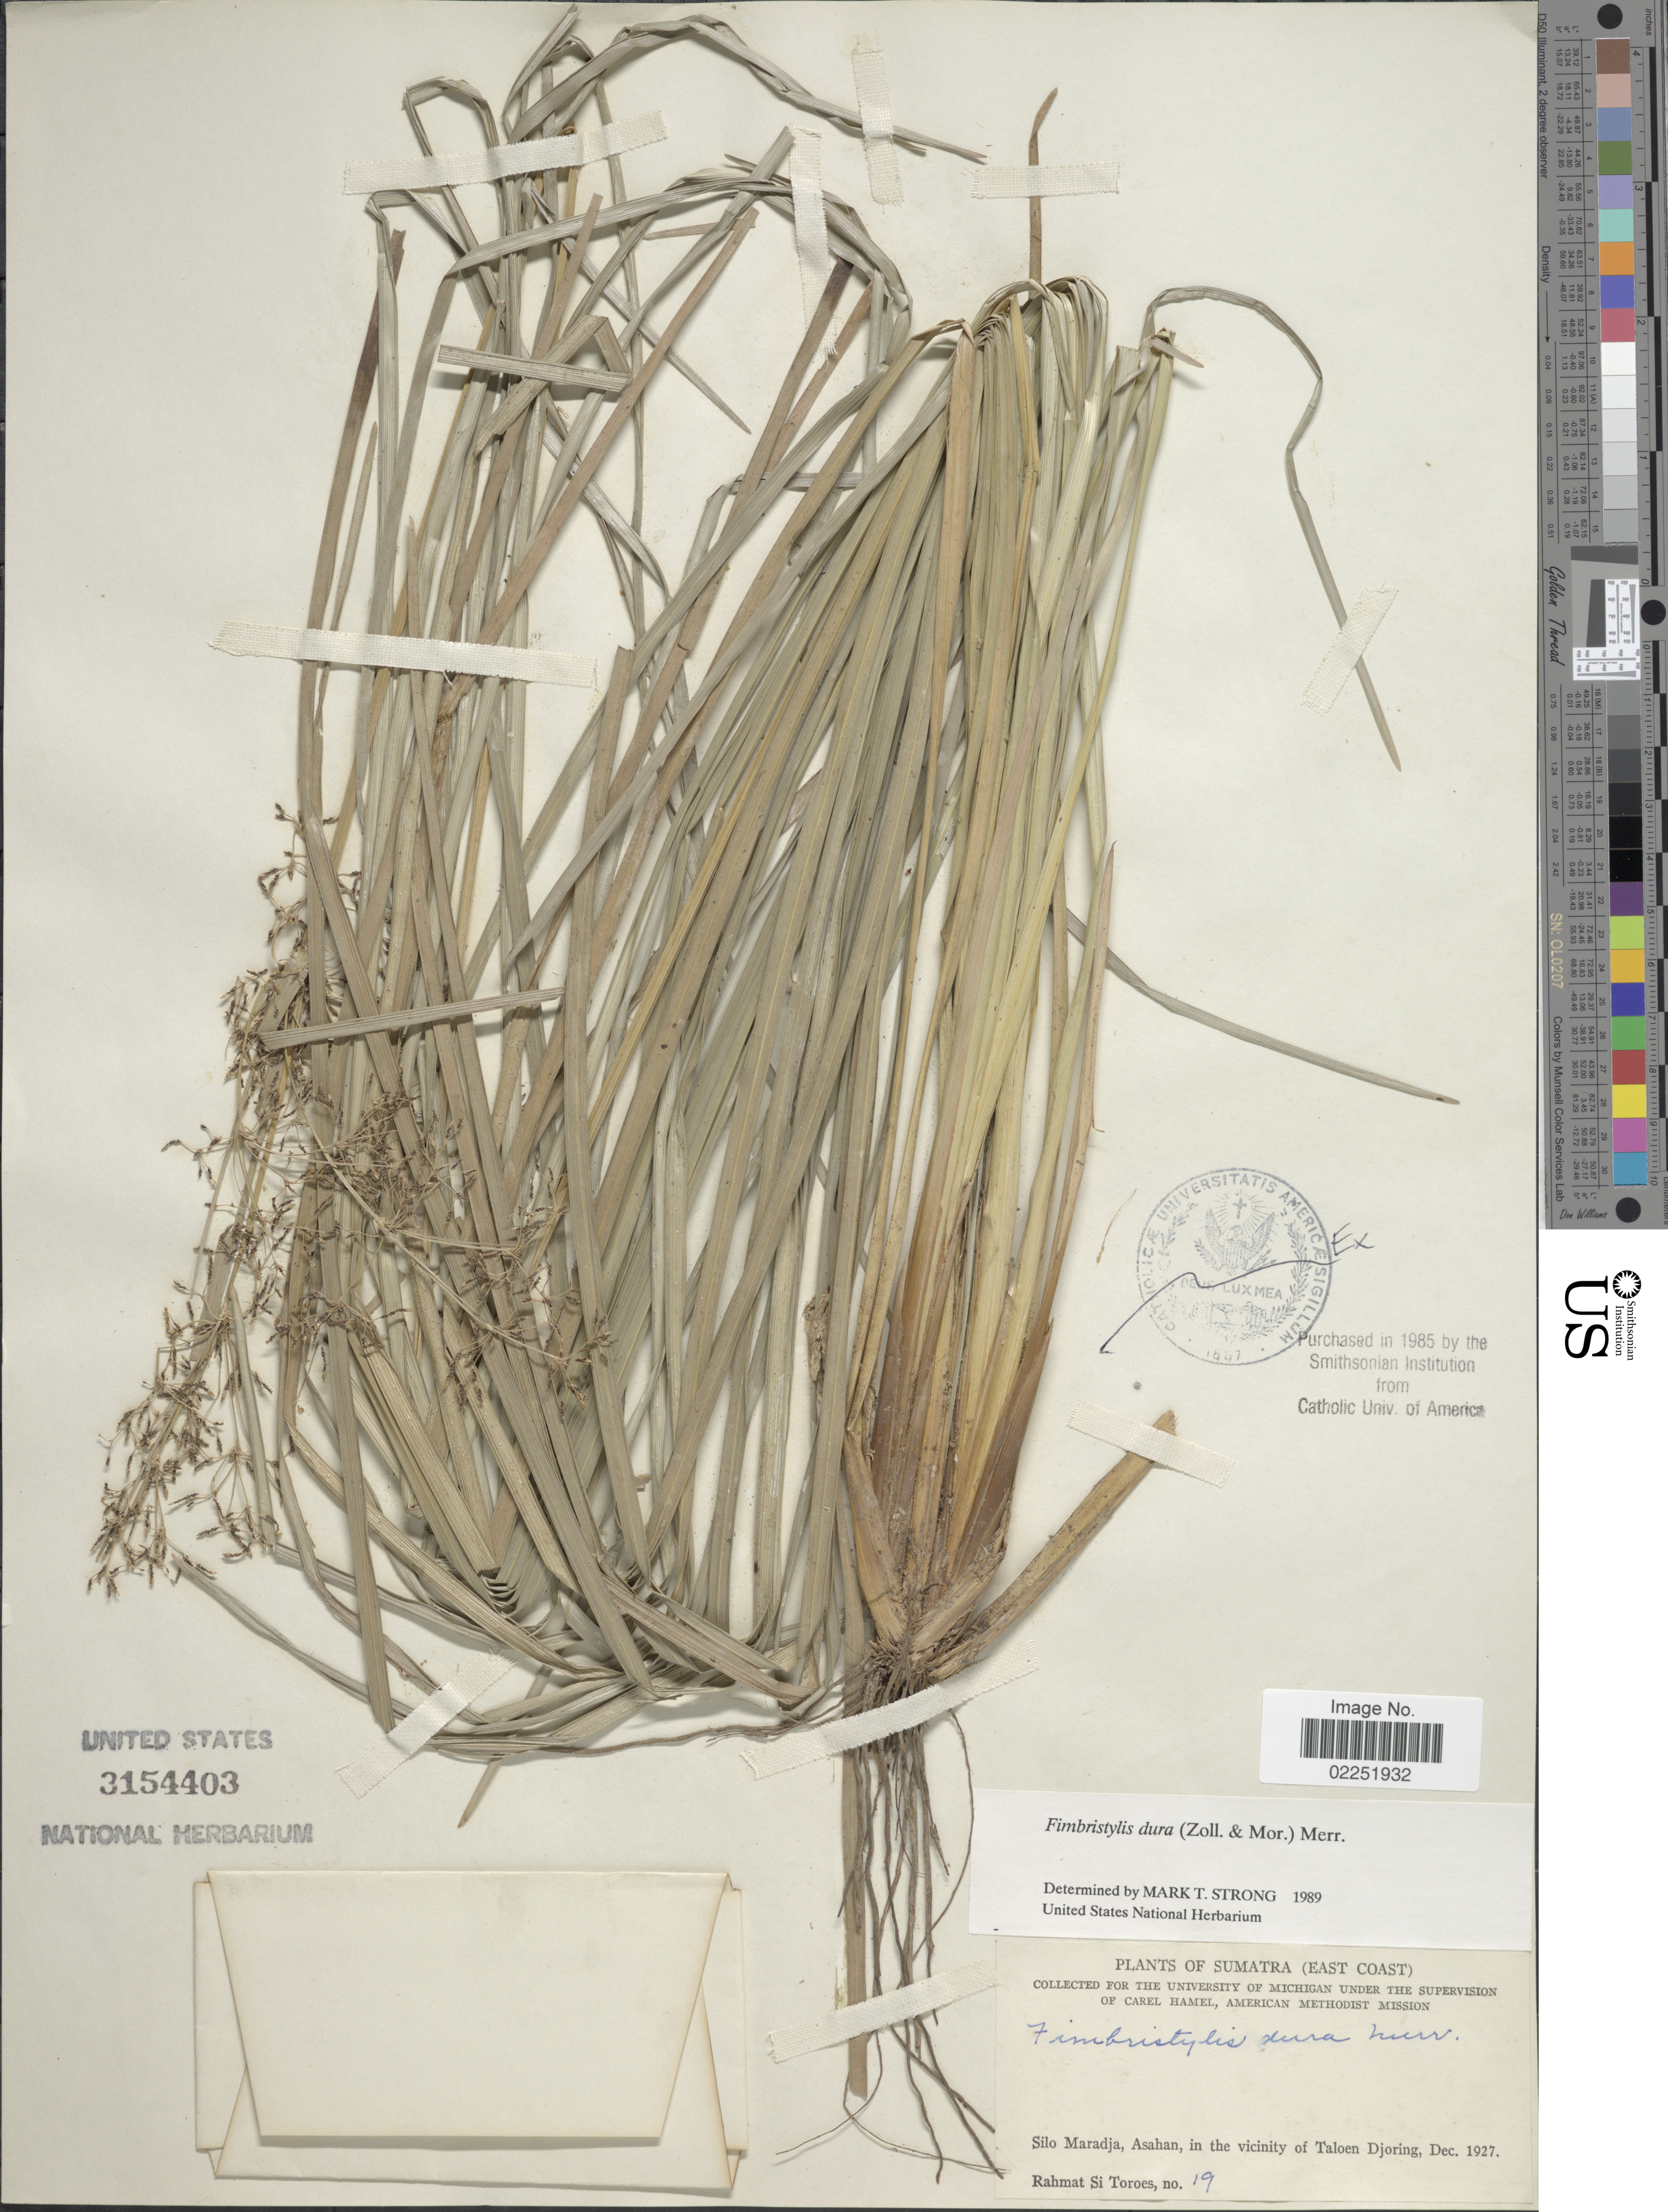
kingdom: Plantae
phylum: Tracheophyta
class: Liliopsida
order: Poales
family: Cyperaceae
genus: Fimbristylis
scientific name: Fimbristylis dura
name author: (Zoll. & Moritzi) Merr.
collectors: Rahmat Si Boeea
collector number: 19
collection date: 1927-12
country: Indonesia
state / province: Sumatra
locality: (East Coast), Silo Maradja, Asahan, in the vicinity of Taloen Djoring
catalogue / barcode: US 3154403